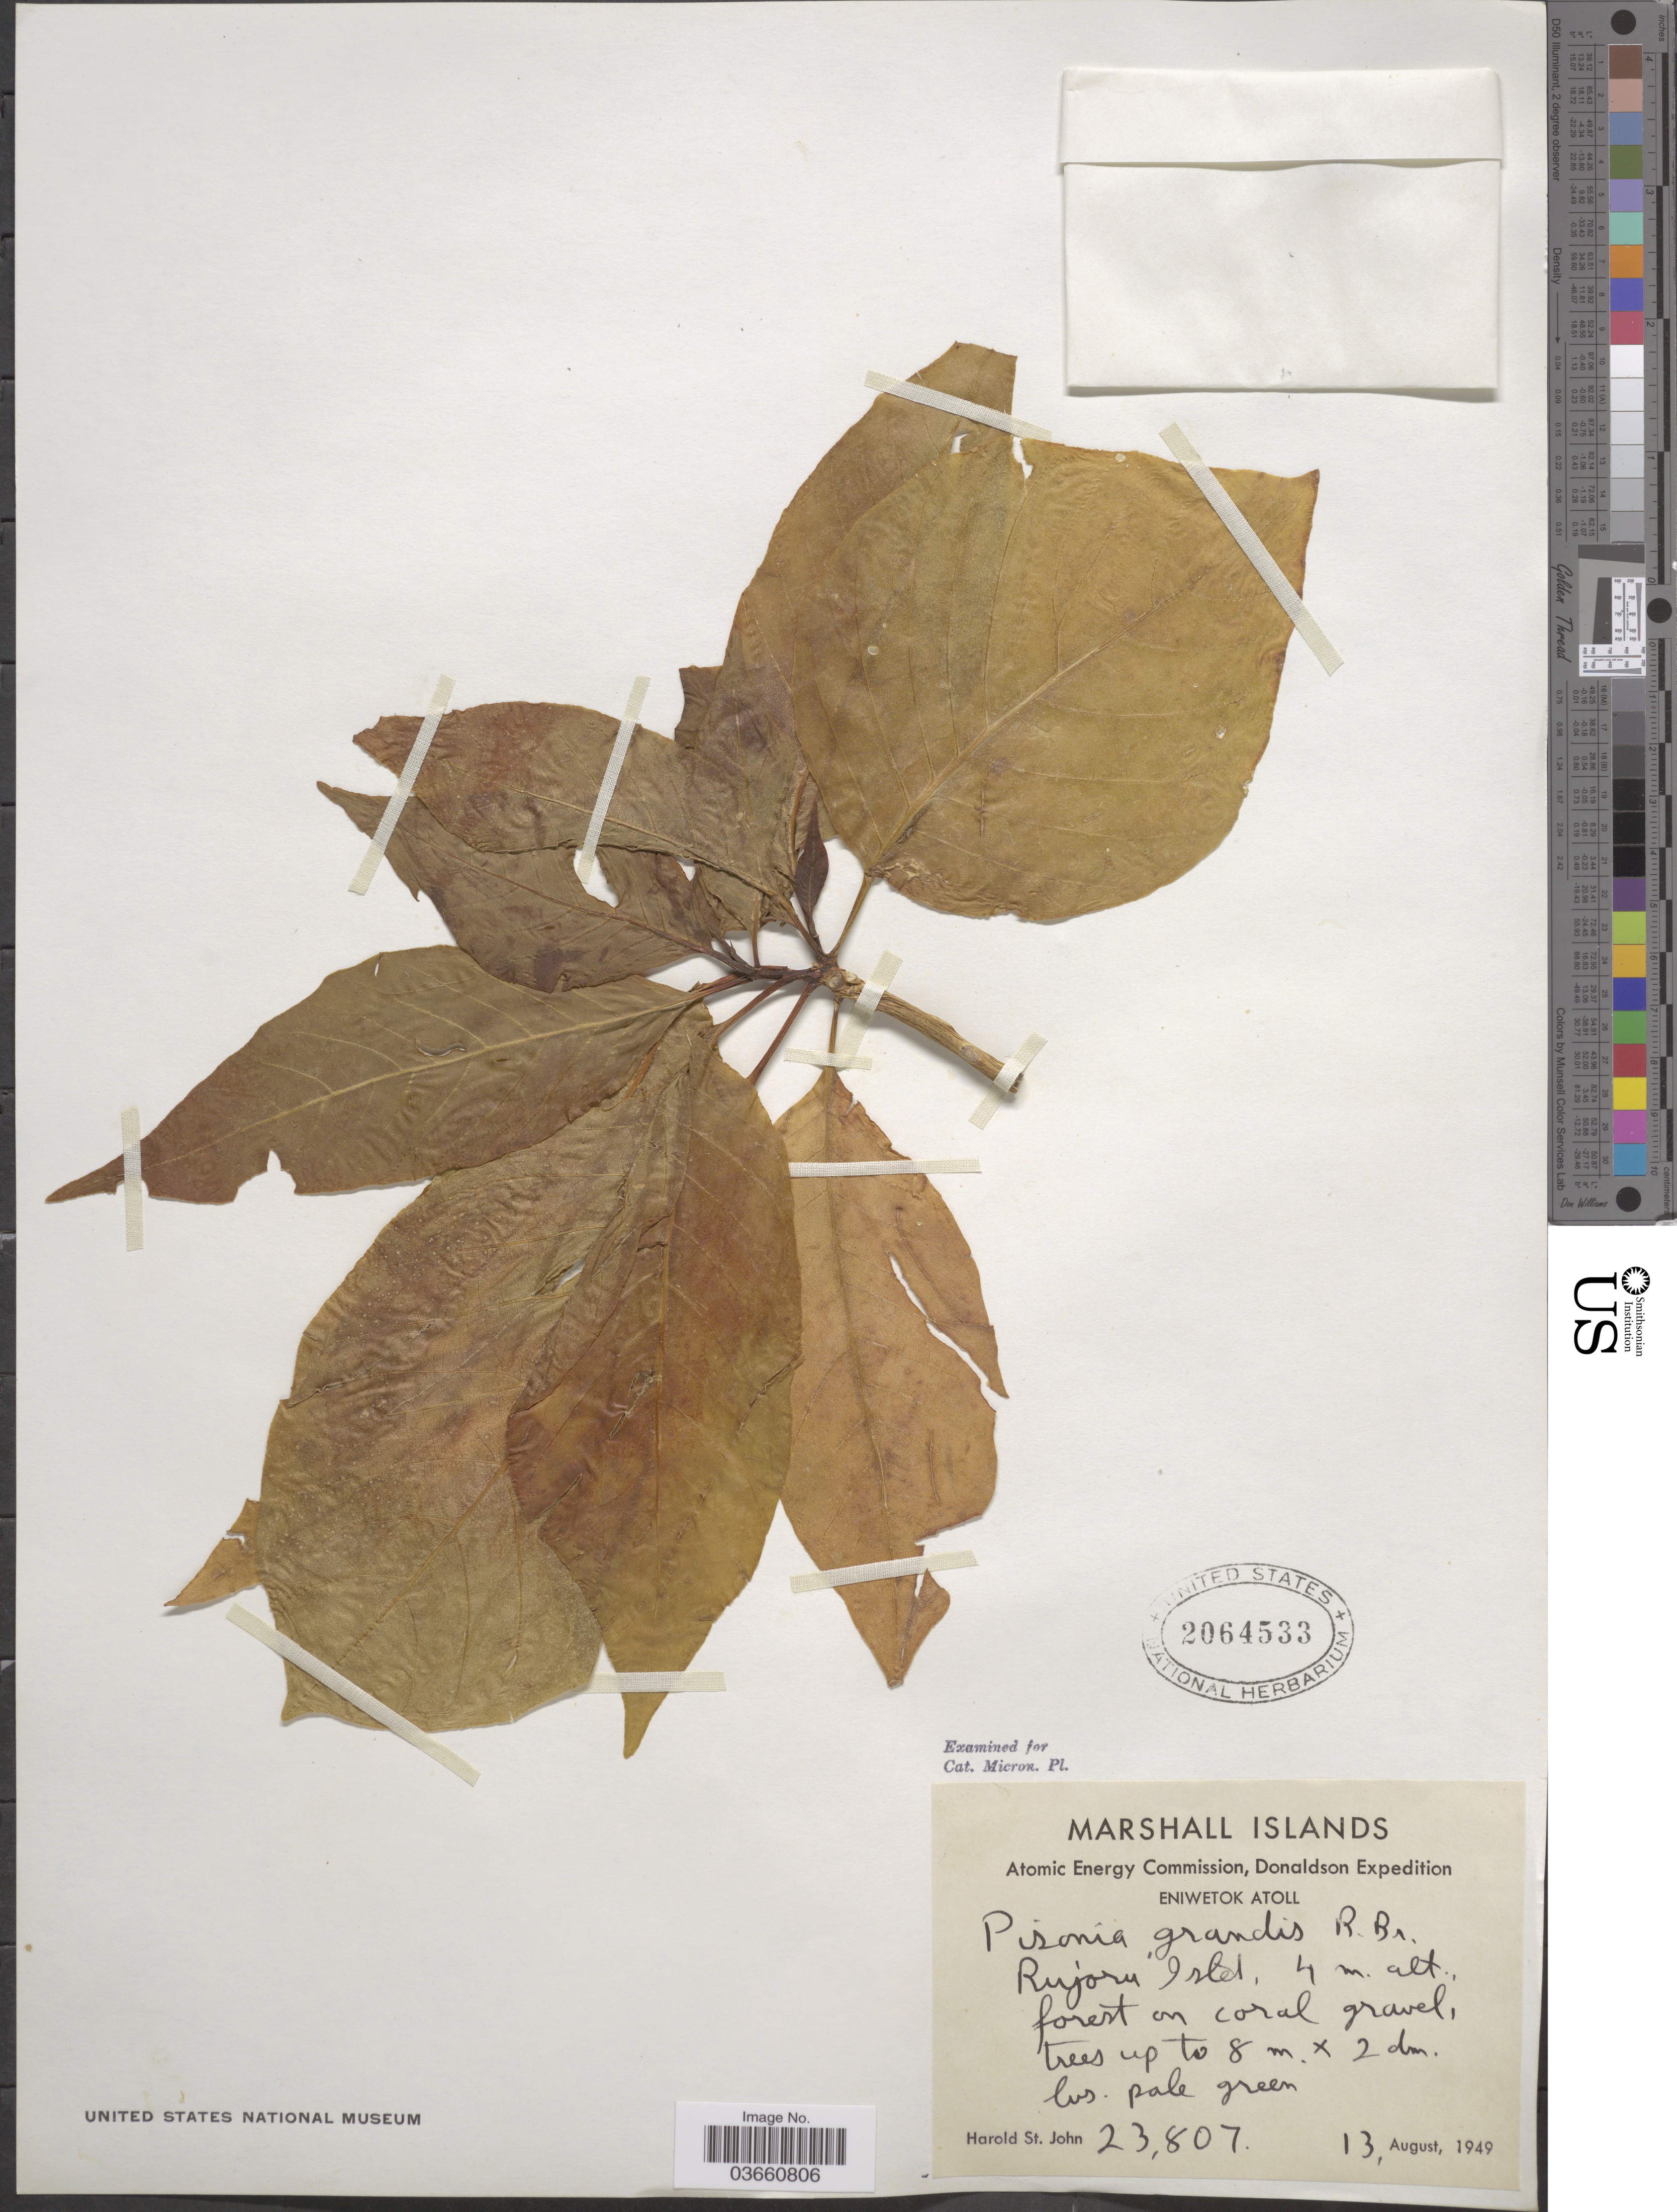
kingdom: Plantae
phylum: Tracheophyta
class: Magnoliopsida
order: Caryophyllales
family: Nyctaginaceae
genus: Pisonia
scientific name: Pisonia grandis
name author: R. Br.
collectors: H. St. John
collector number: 23807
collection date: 1949-08-13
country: Marshall Islands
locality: Eniwetok Atoll. Rujoru Islet.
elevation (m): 4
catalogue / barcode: US 2064533